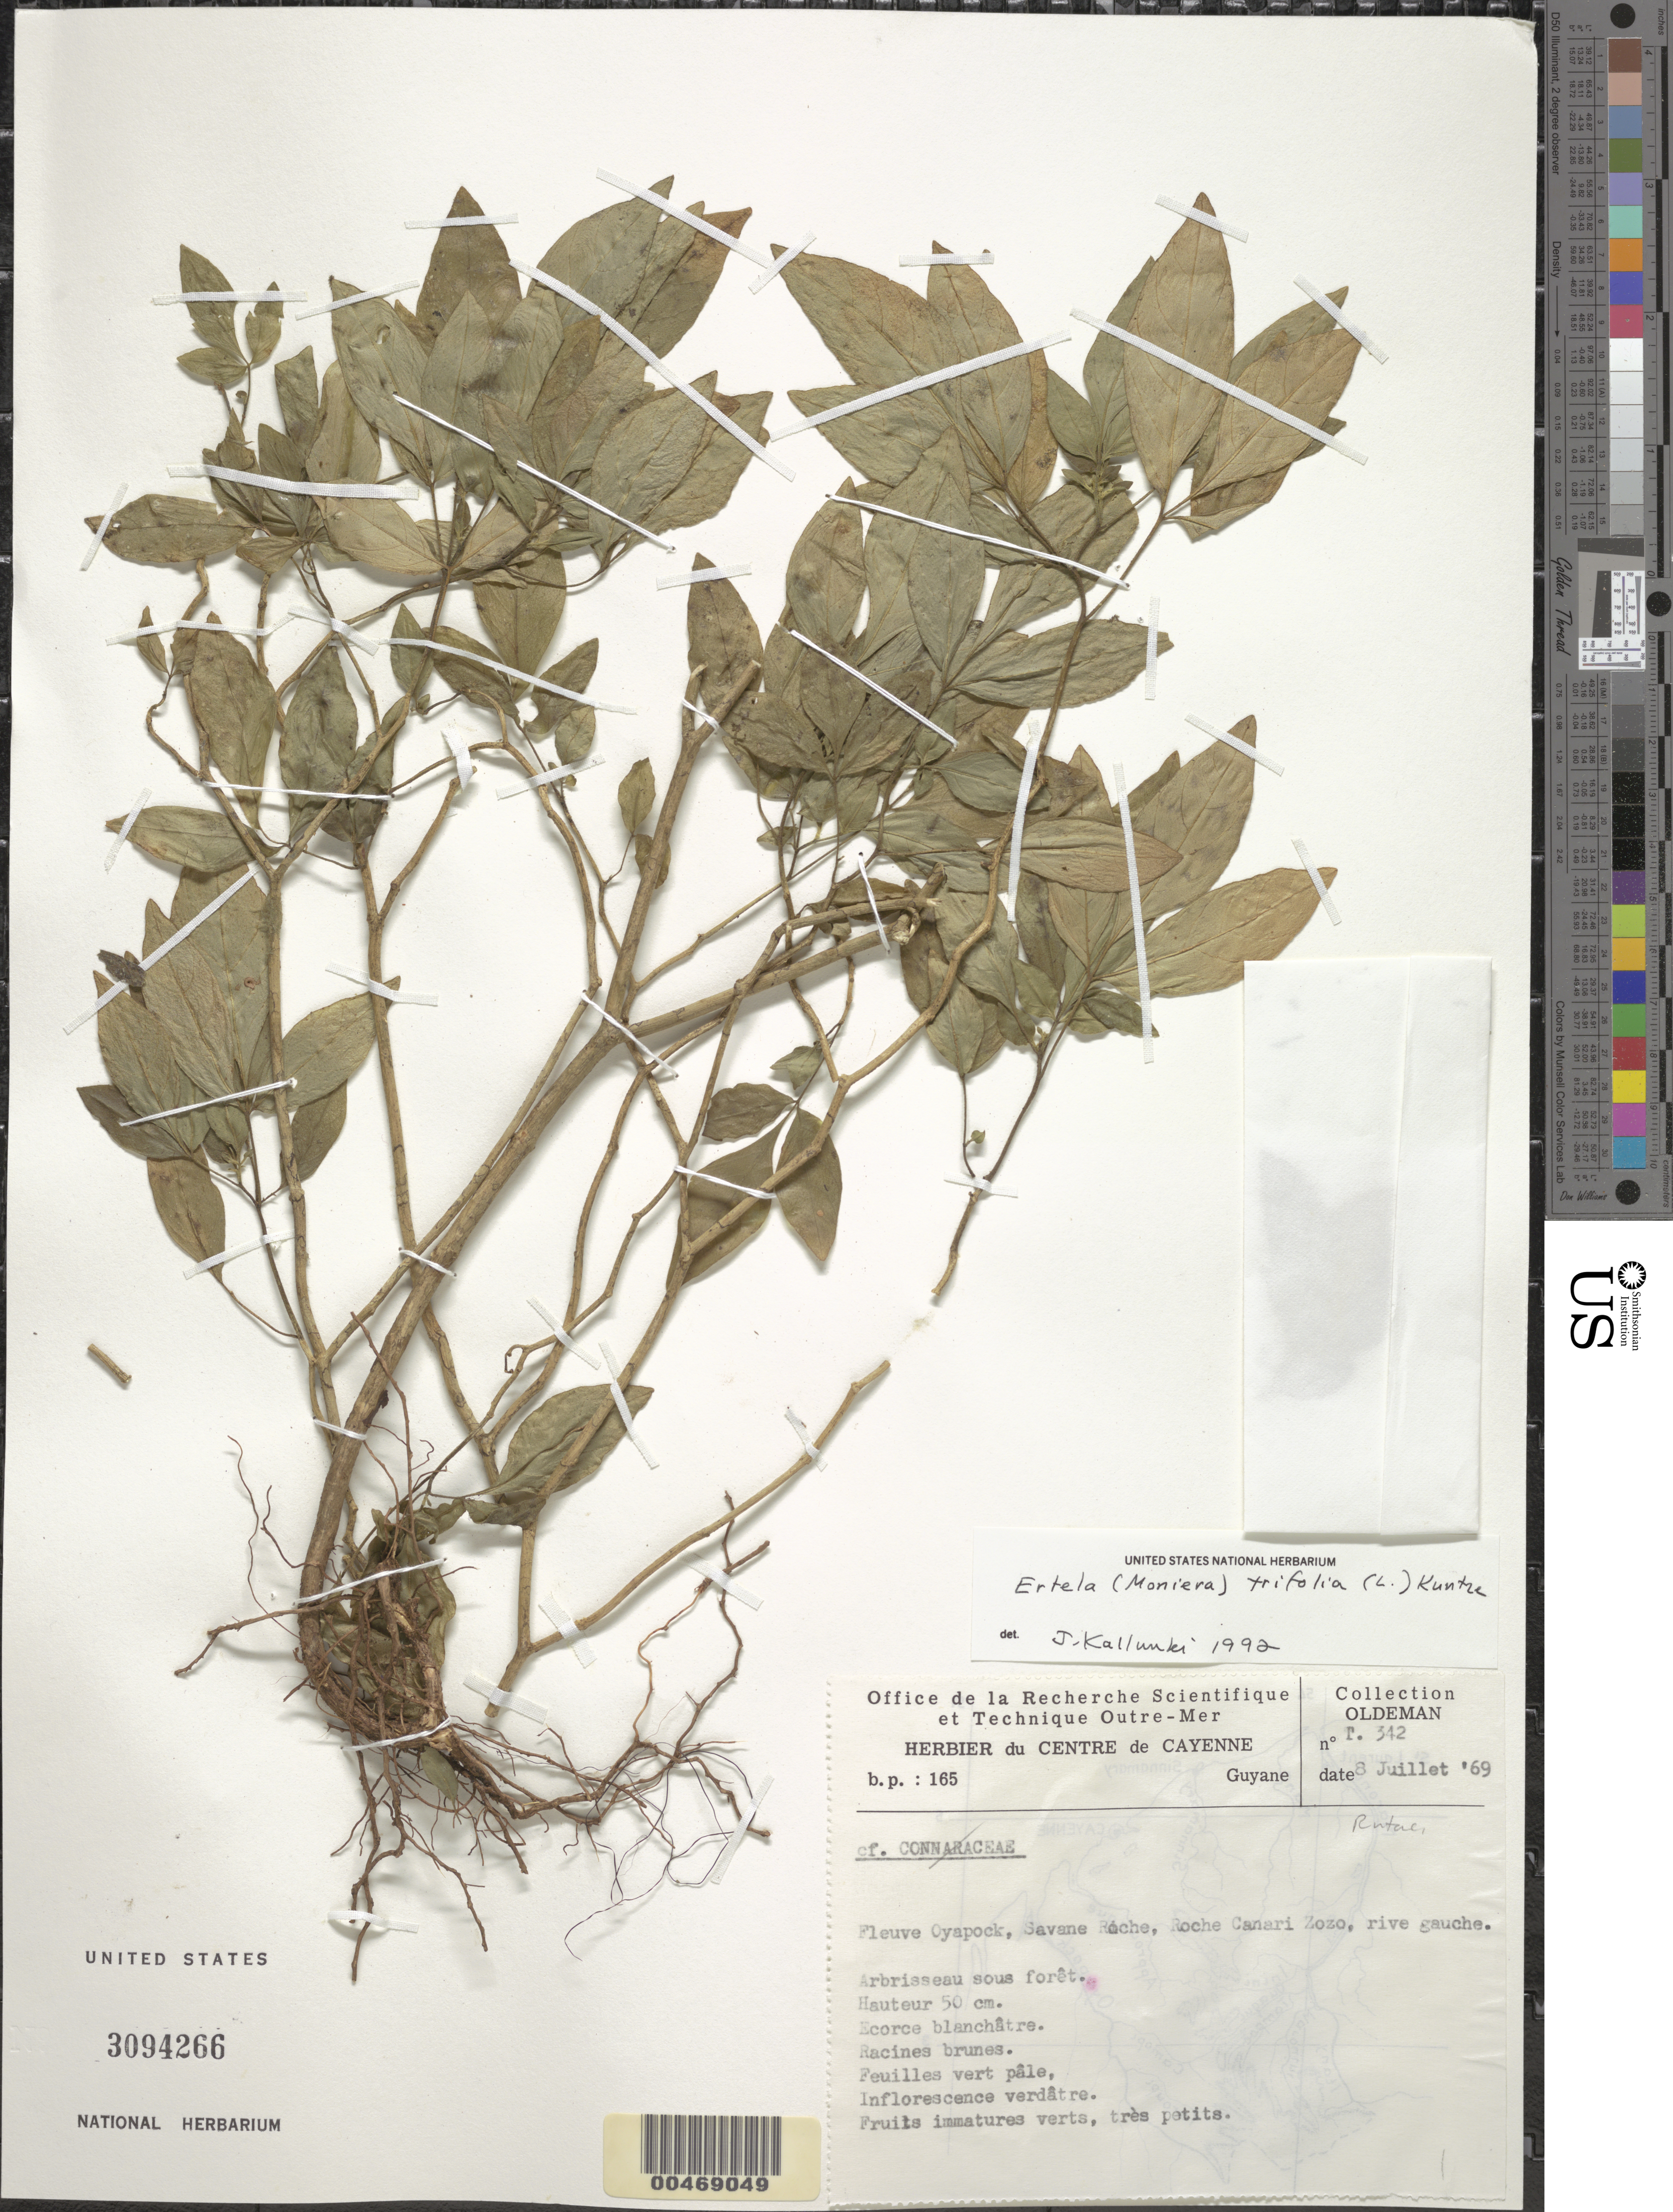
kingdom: Plantae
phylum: Tracheophyta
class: Magnoliopsida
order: Sapindales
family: Rutaceae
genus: Ertela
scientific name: Ertela trifolia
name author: (L.) Kuntze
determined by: Kallunki, Jacquelyn A.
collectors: R. Oldeman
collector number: T 342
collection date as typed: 8-Jul-69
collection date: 1969-07-08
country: French Guiana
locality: Fleuve Oyapock, Savane Roche, Roche Canari Zozo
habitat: Forest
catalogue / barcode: US 3094266